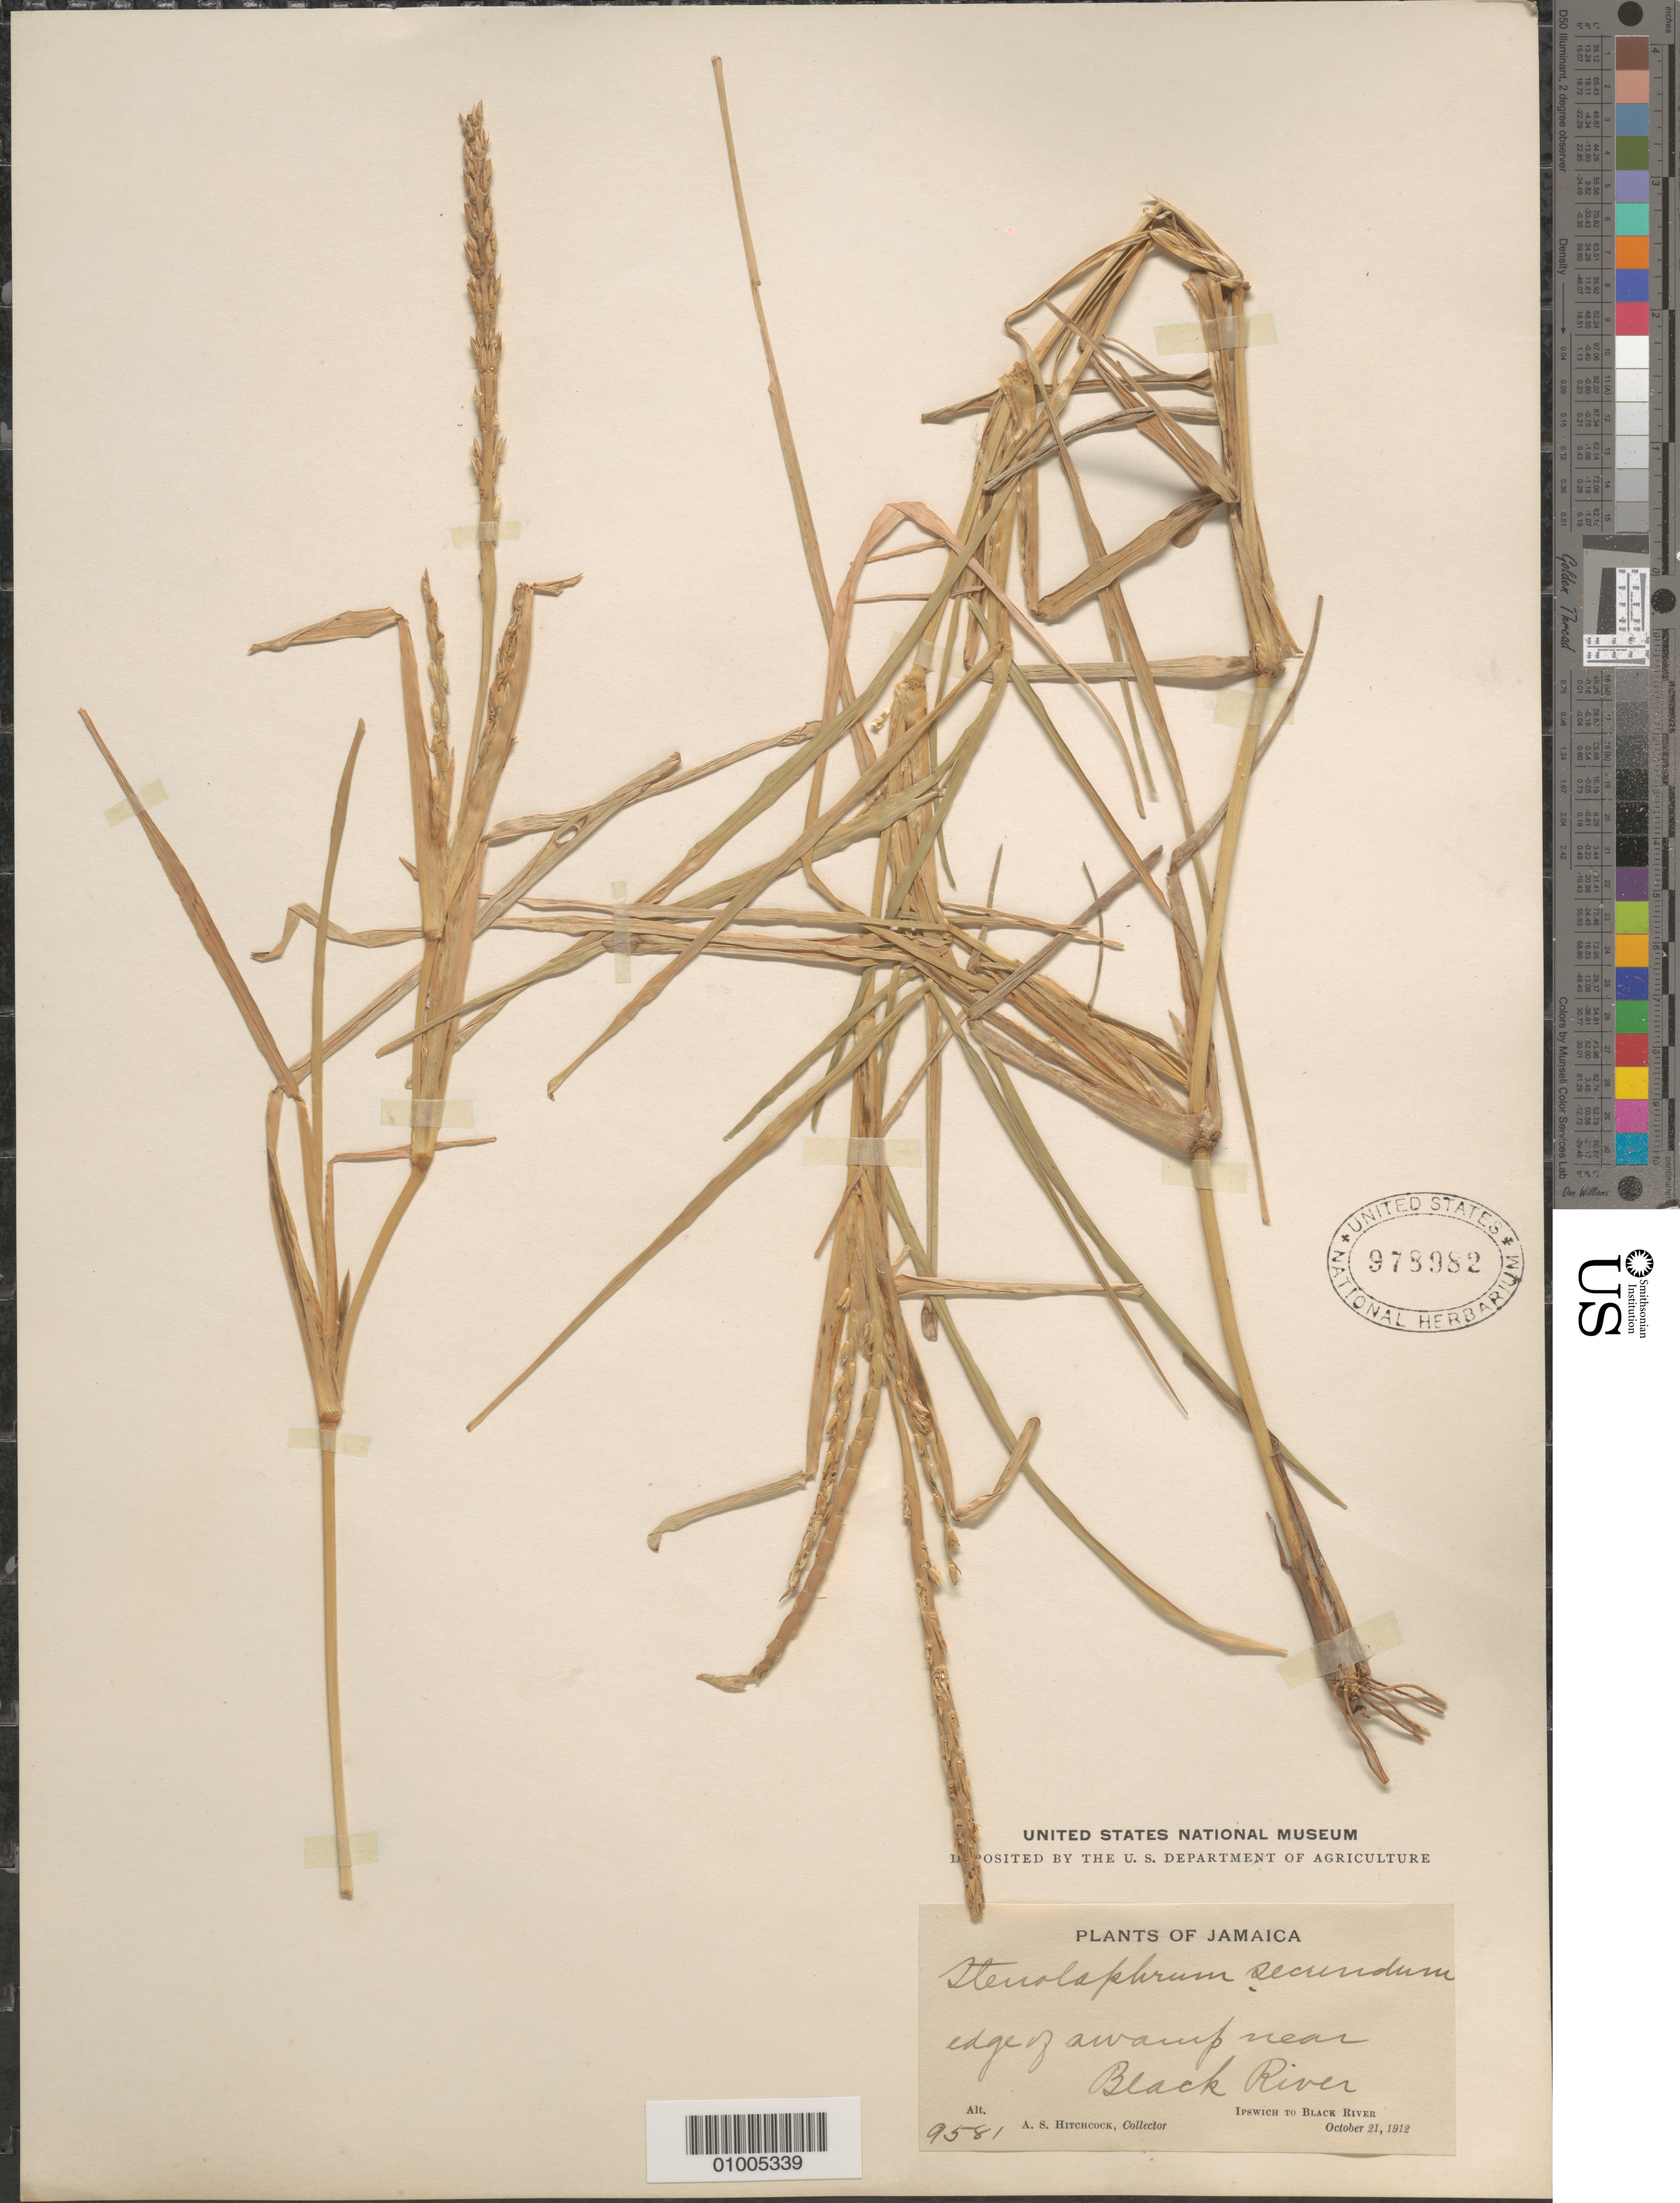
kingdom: Plantae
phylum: Tracheophyta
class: Liliopsida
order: Poales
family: Poaceae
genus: Stenotaphrum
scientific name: Stenotaphrum secundatum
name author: (Walter) Kuntze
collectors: A. S. Hitchcock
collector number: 9581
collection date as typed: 21 Oct 1912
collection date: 1912-10-21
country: Jamaica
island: Jamaica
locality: edge of swamp near Black River.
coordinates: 0 N, 0 E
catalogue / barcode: US 978982